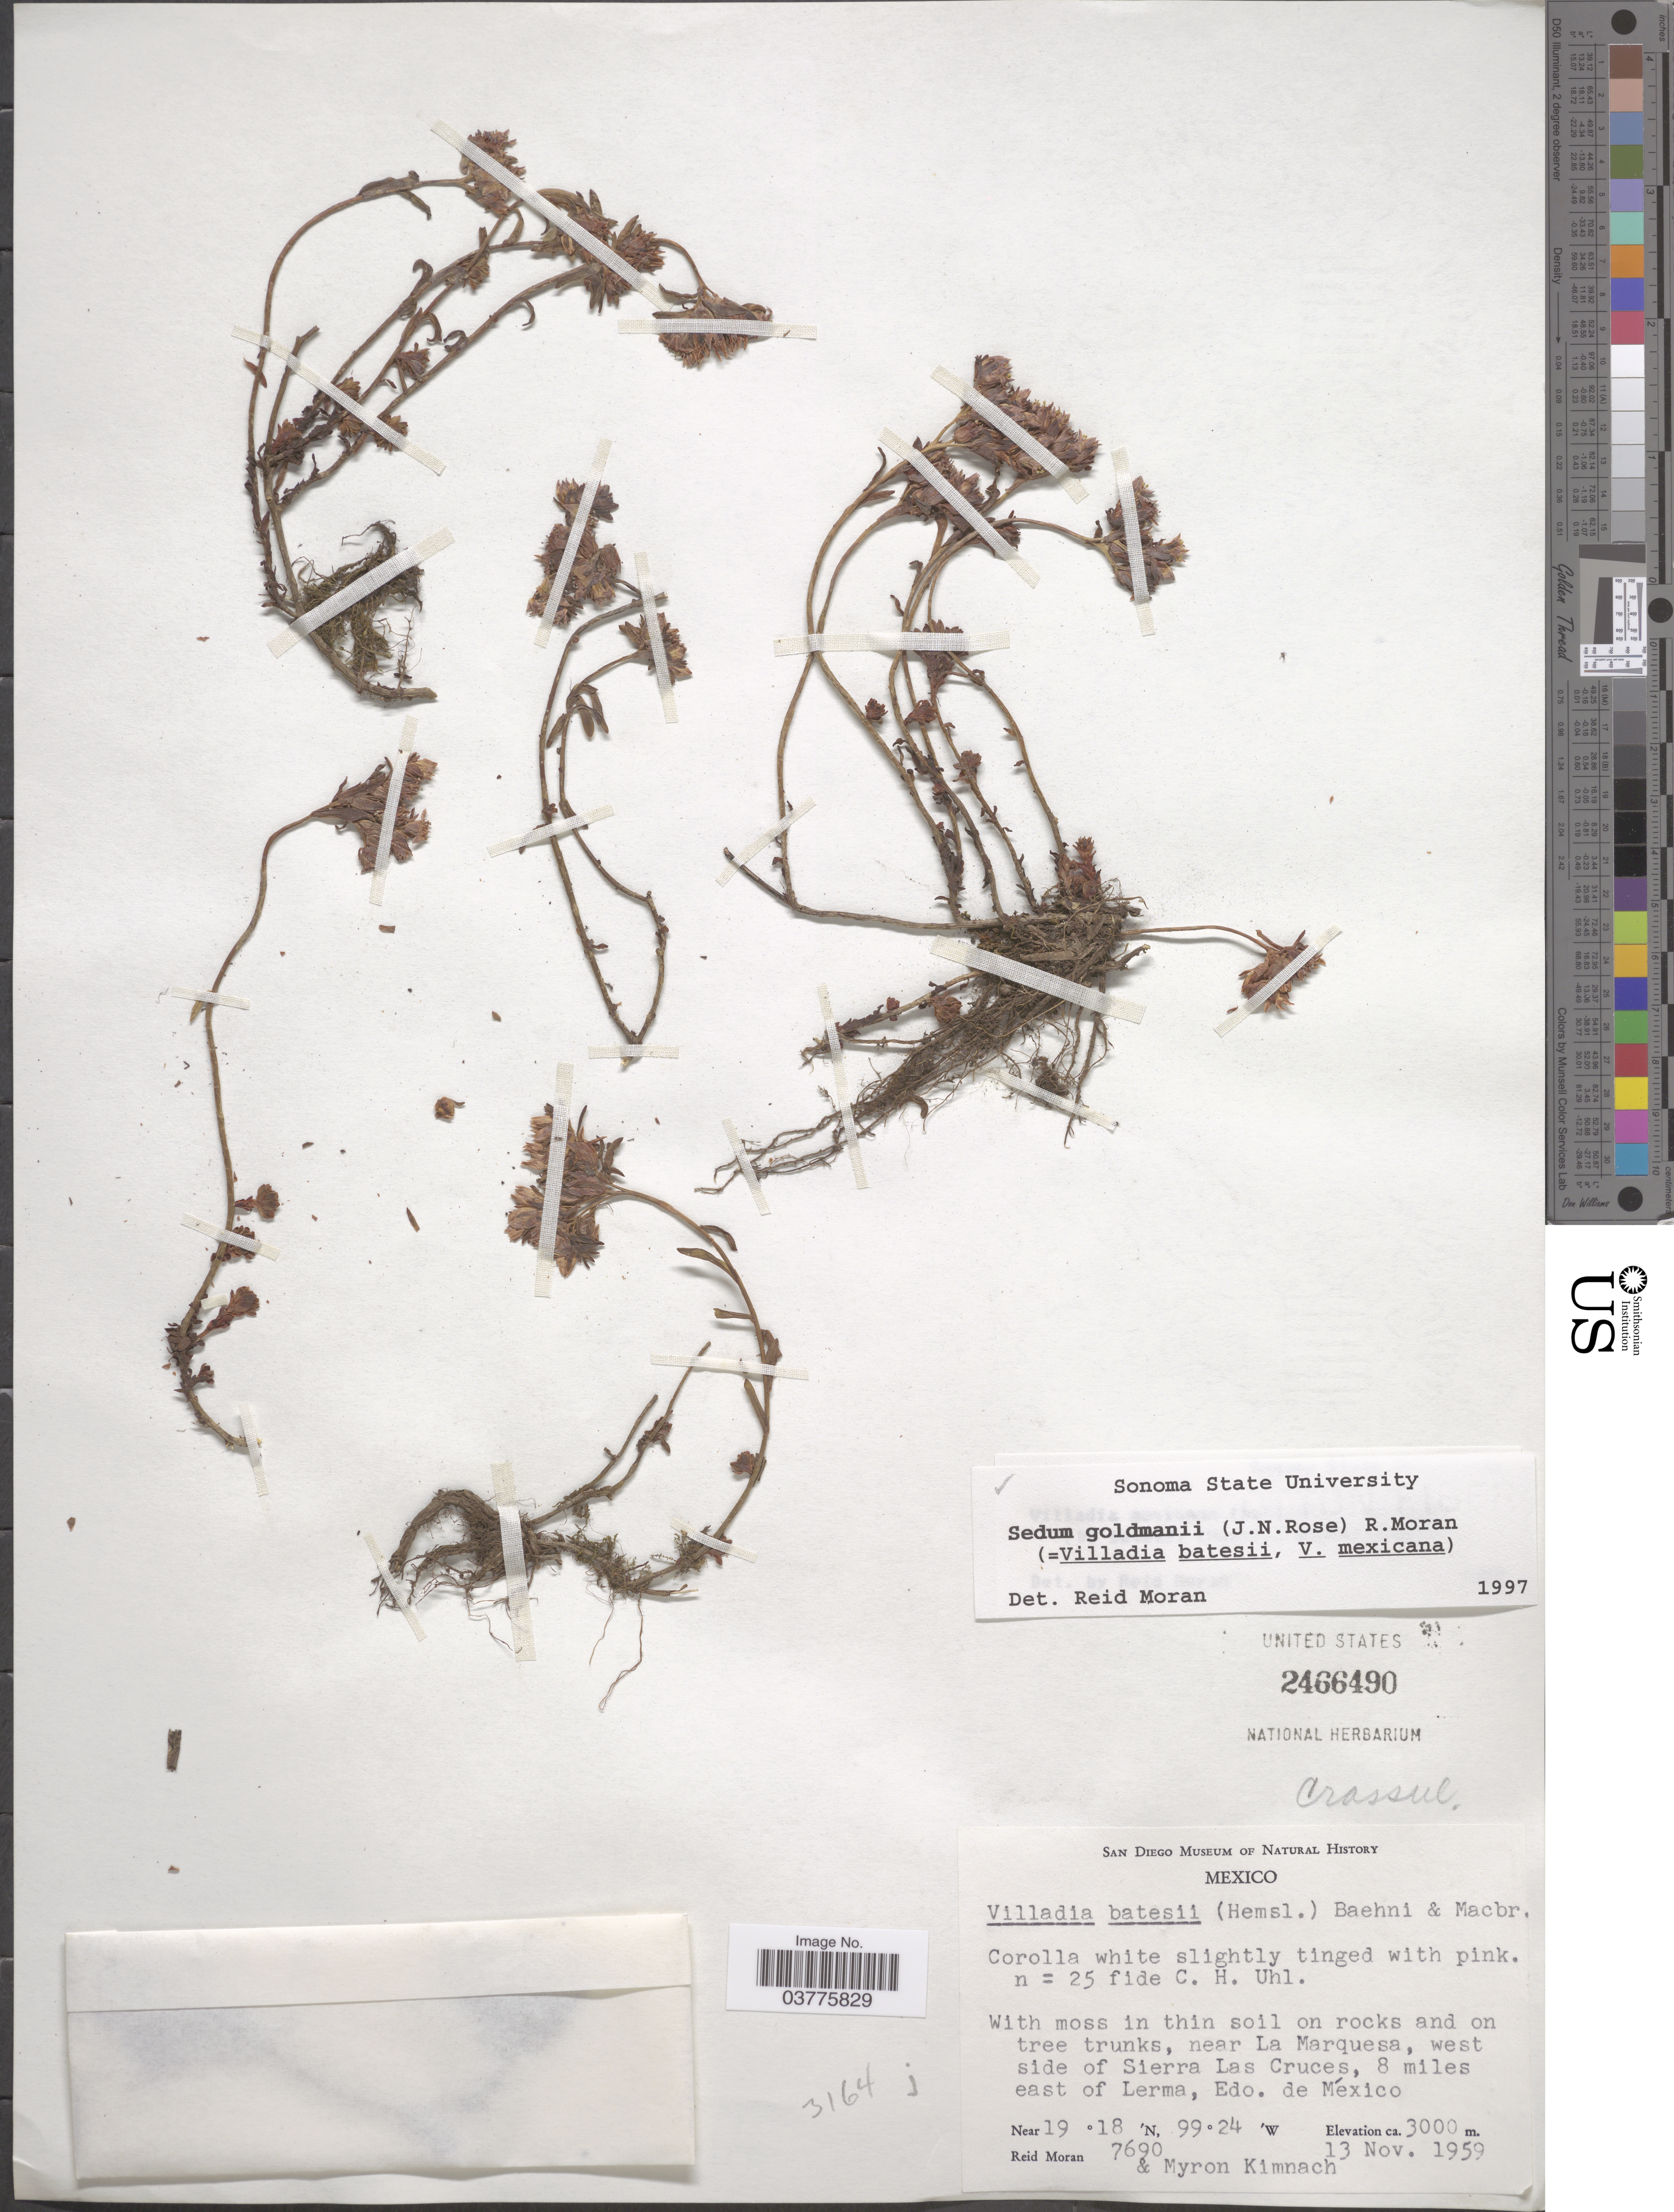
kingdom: Plantae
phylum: Tracheophyta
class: Magnoliopsida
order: Saxifragales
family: Crassulaceae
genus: Sedum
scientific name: Sedum goldmanii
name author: (Rose) Moran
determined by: Moran, R. V.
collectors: R. Moran & M. W. Kimnach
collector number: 7690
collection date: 1959-11-13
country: Mexico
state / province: México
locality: Near La Marquesa, west side of Sierra Las Cruces, 8 miles east of Lerma.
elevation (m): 3000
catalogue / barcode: US 2466490